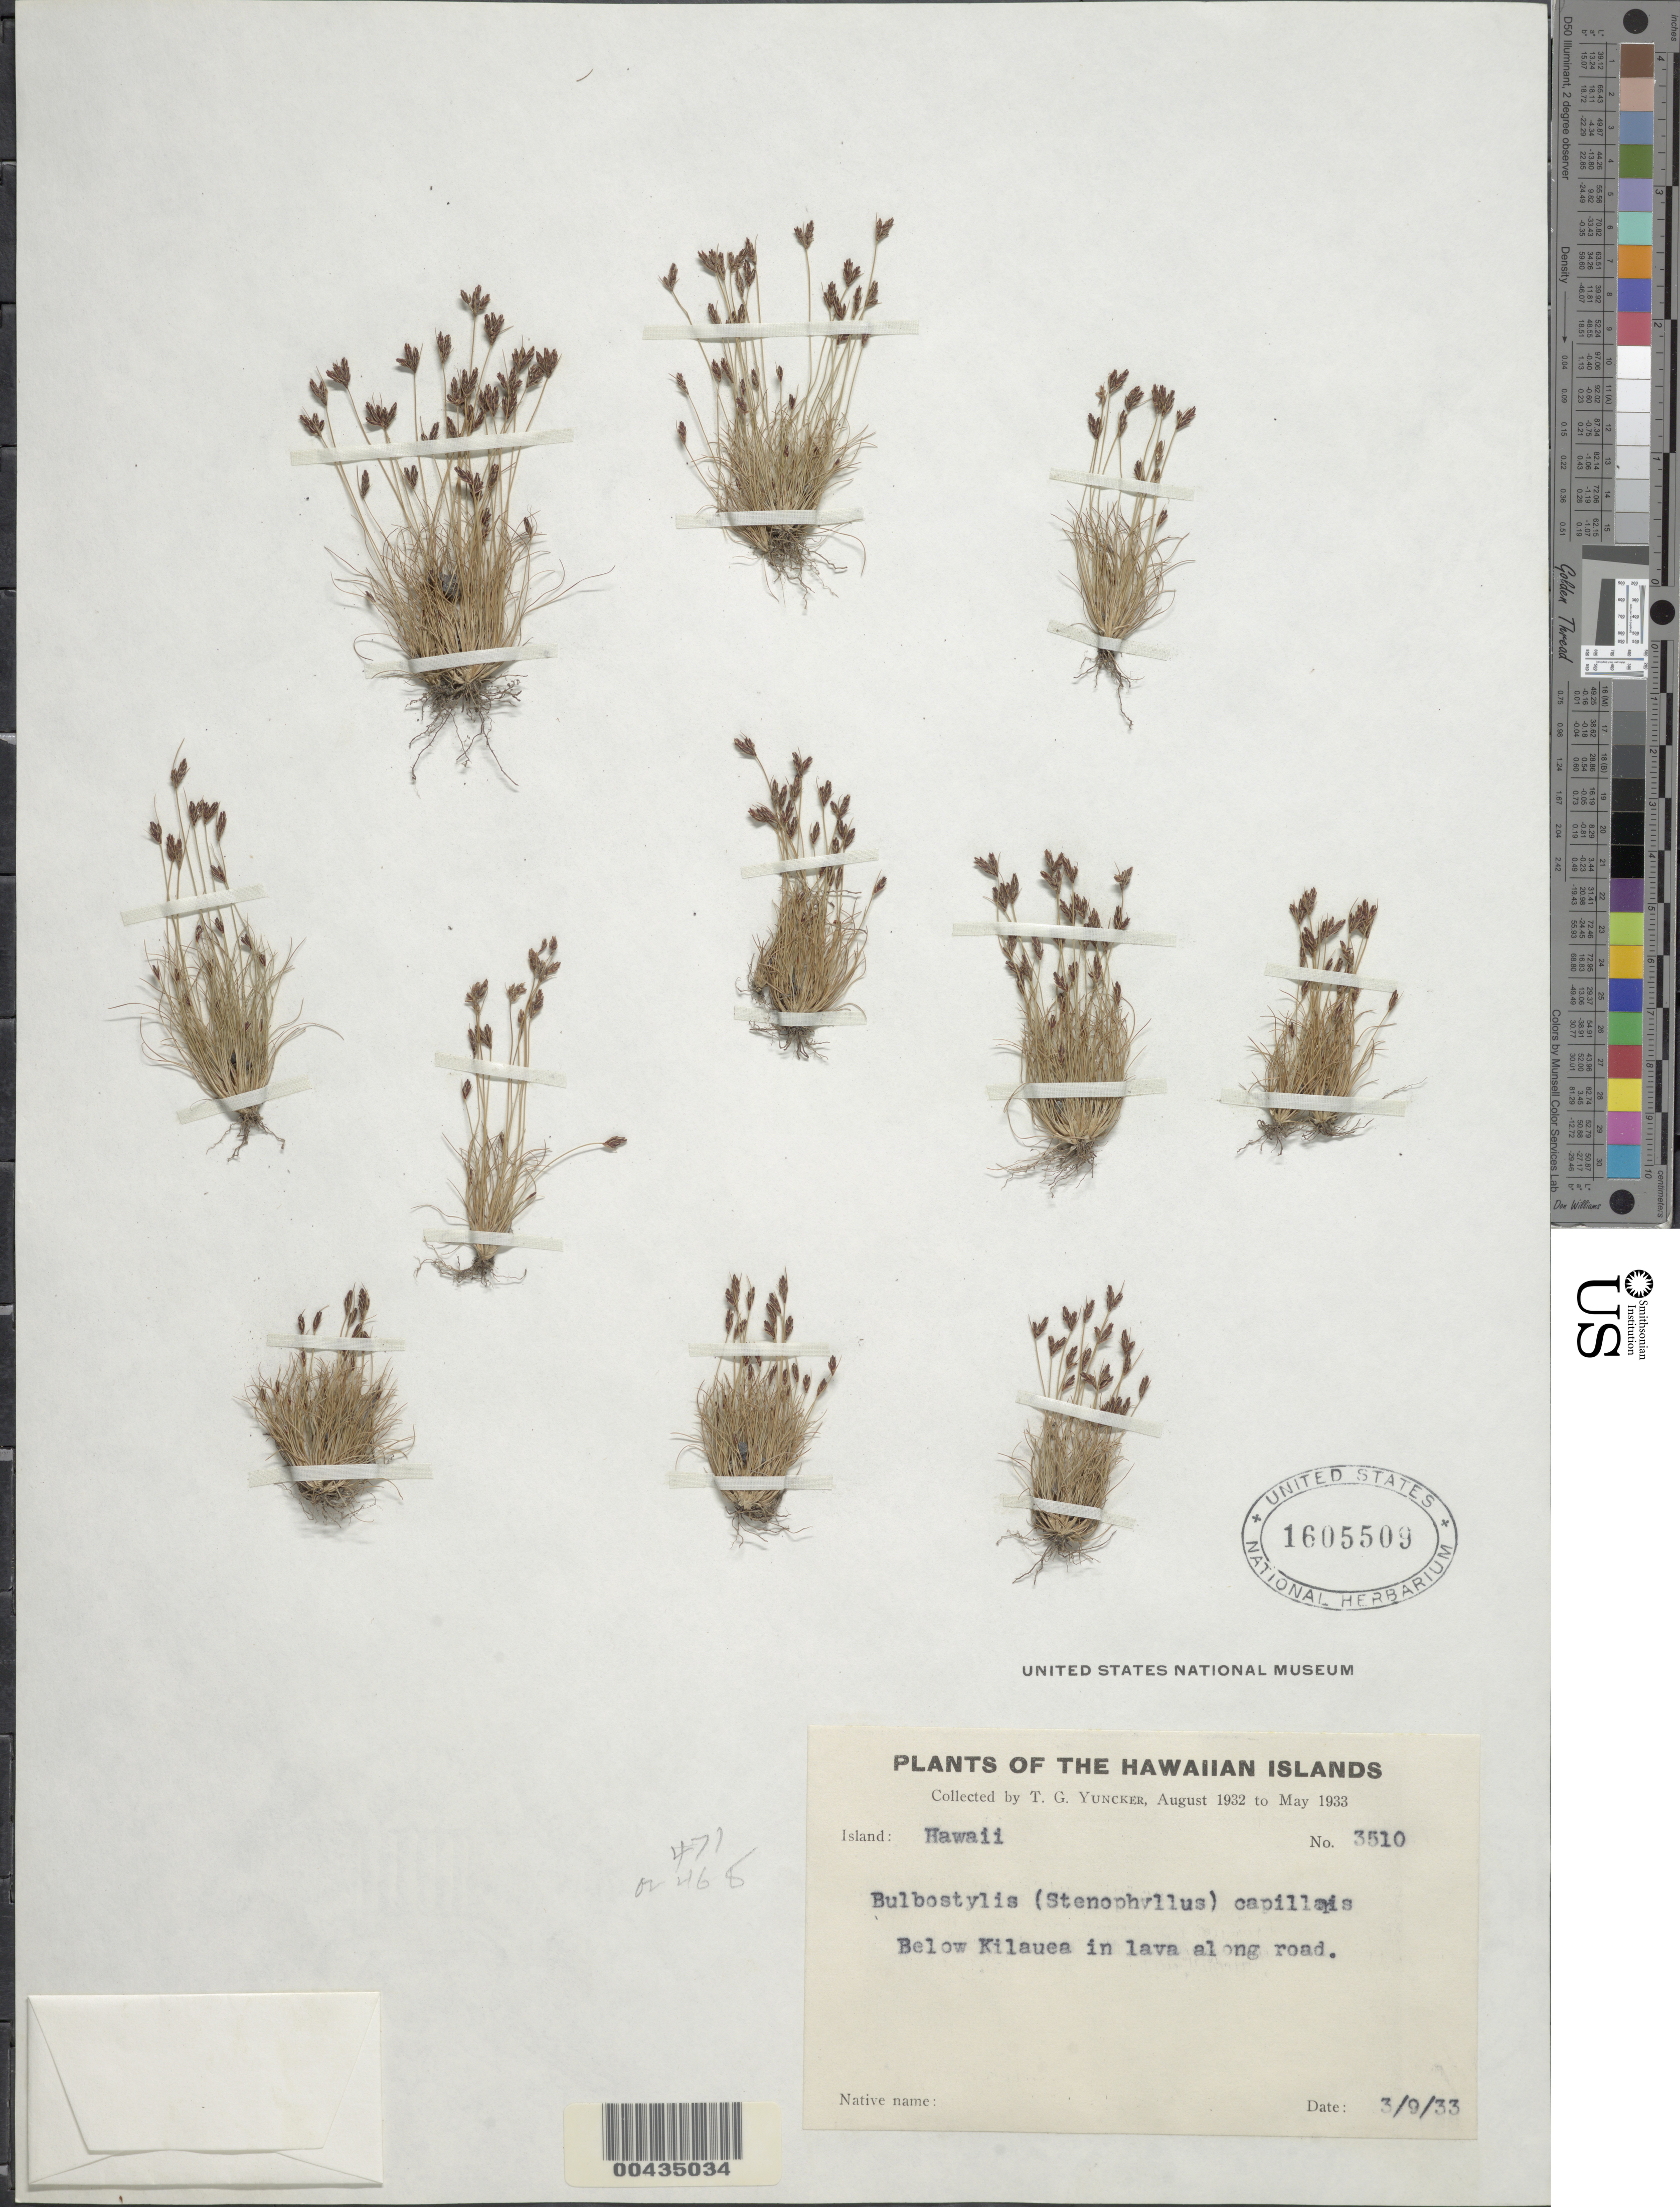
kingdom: Plantae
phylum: Tracheophyta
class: Liliopsida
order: Poales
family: Cyperaceae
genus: Bulbostylis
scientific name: Bulbostylis capillaris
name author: (L.) Kunth ex C.B. Clarke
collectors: T. G. Yuncker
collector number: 3510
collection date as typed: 9 Mar 1933 or 3 Sep 1933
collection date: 1933-03-09 or 1933-09-03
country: United States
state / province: Hawaii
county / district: Hawaii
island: Hawaii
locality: Below Kilauea in lava along road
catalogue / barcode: US 1605509